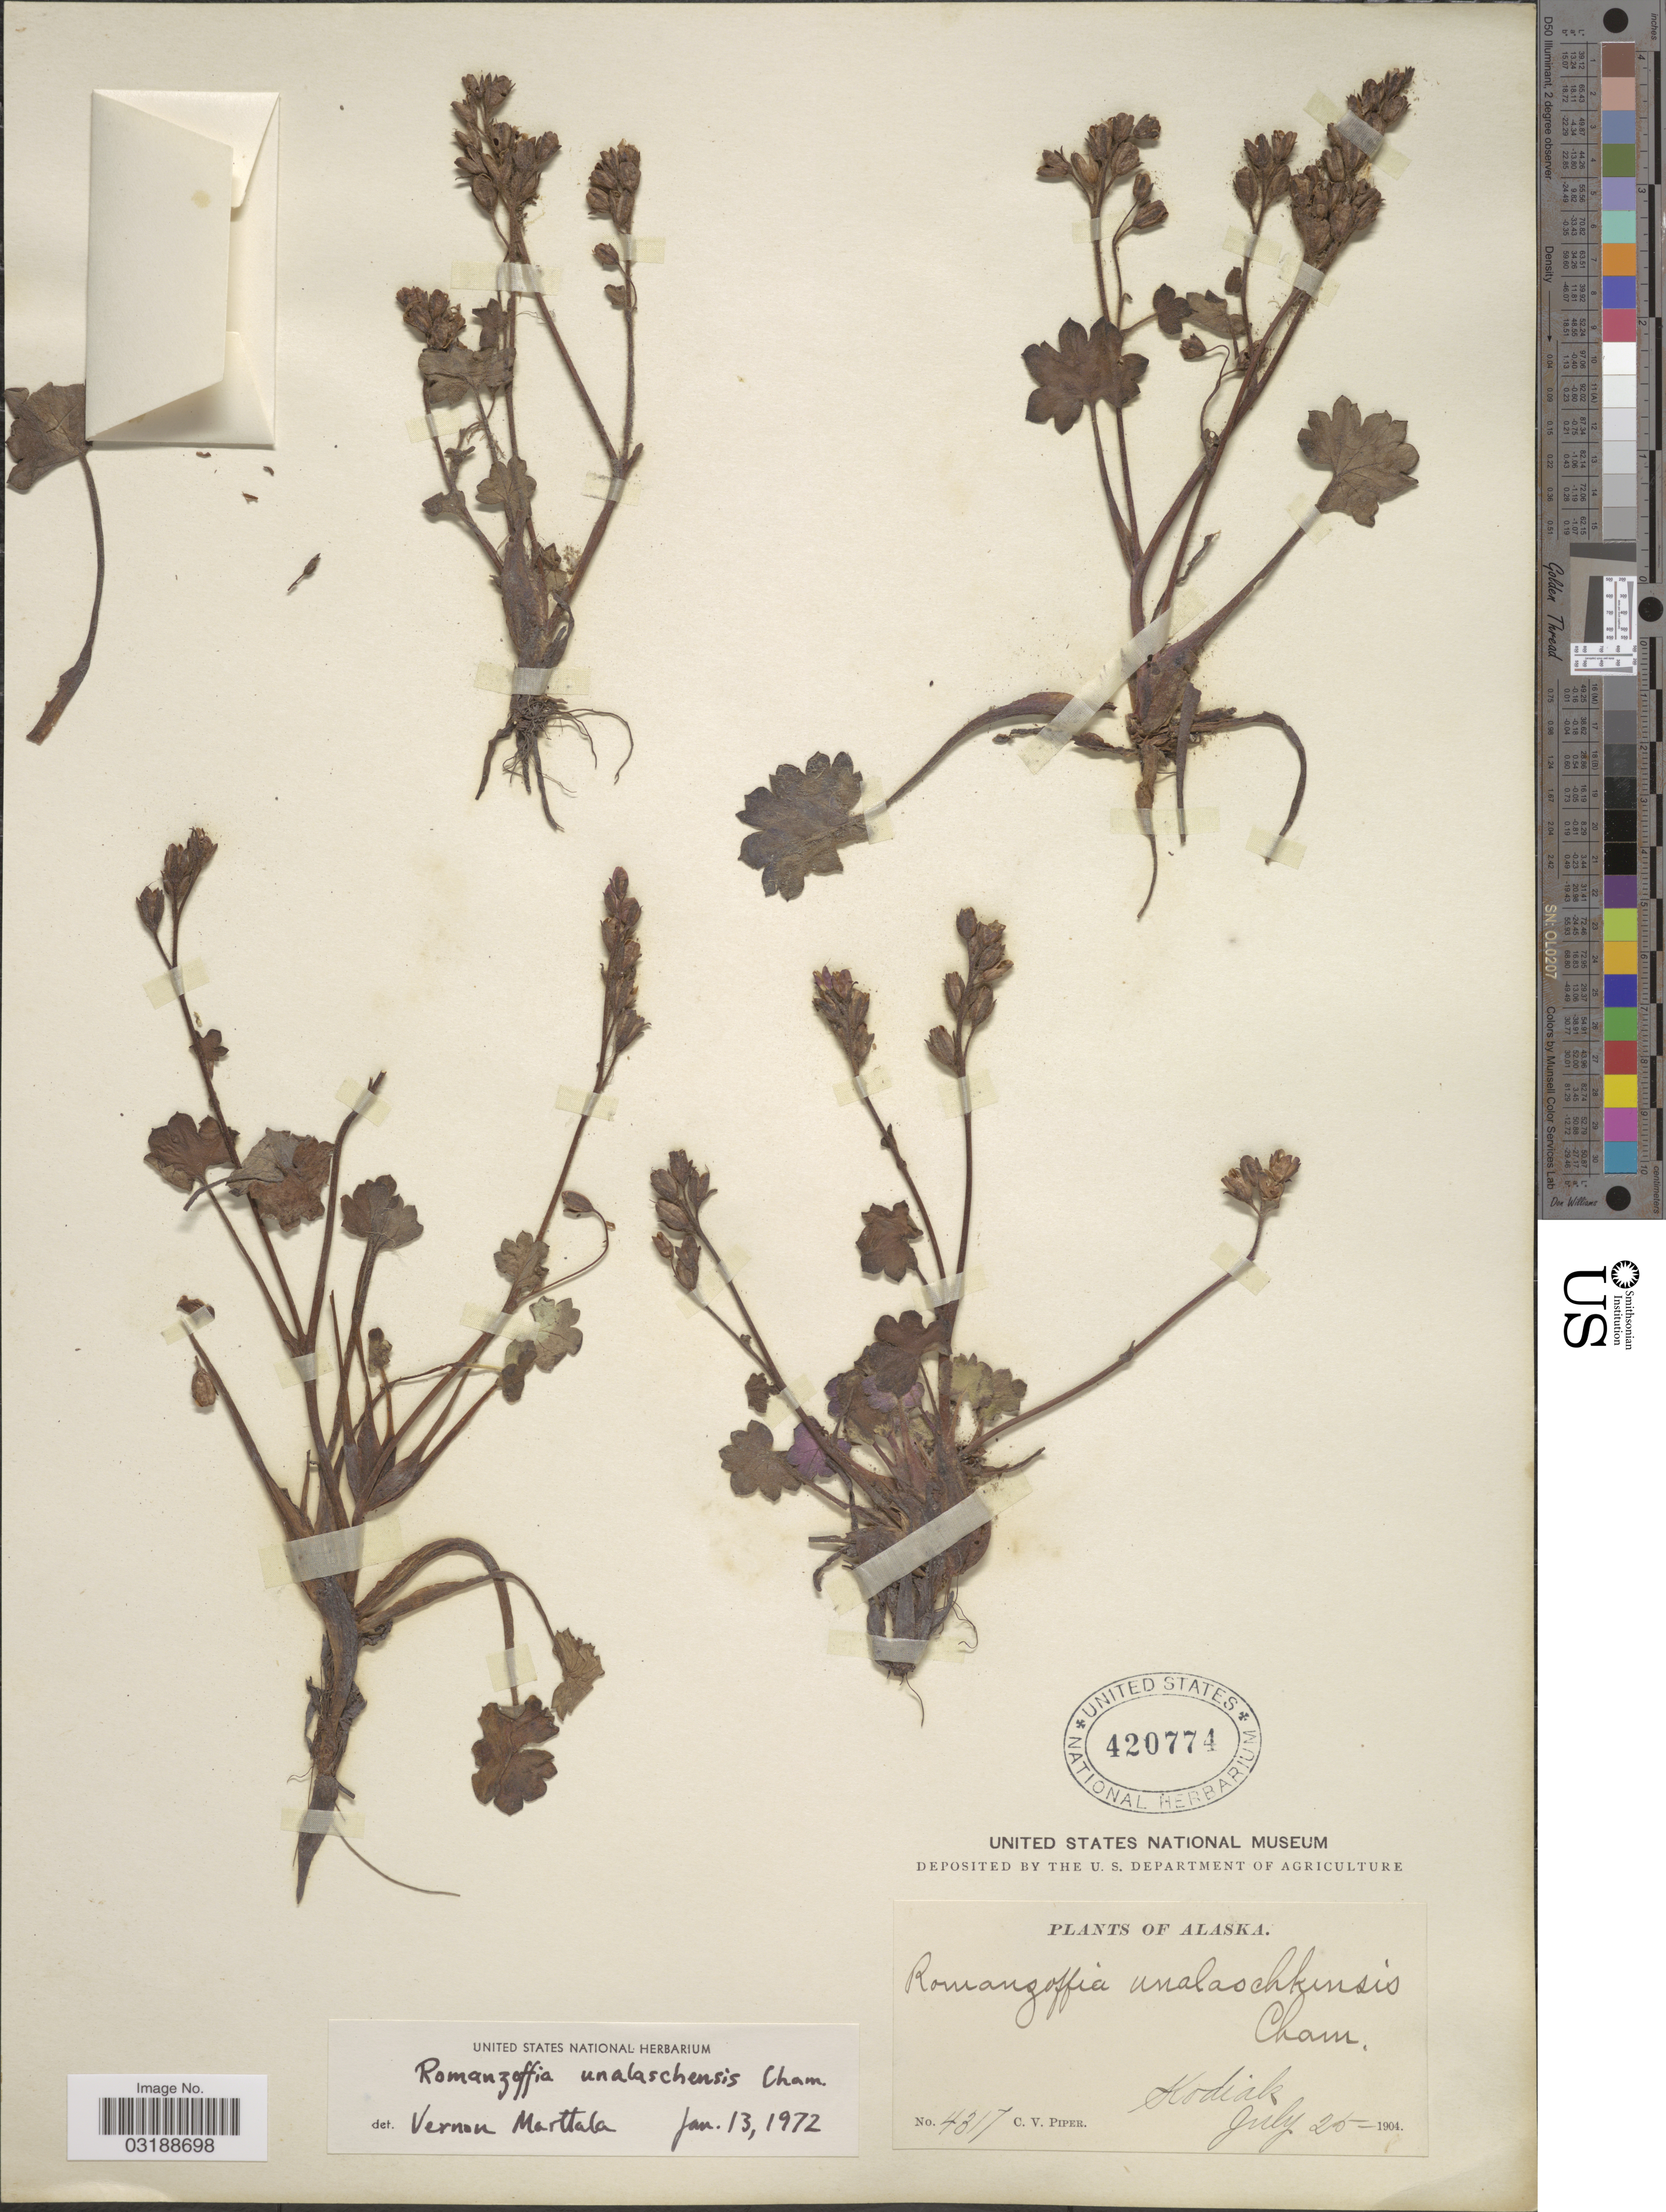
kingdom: Plantae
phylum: Tracheophyta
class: Magnoliopsida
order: Boraginales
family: Hydrophyllaceae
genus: Romanzoffia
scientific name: Romanzoffia unalaschcensis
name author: Cham.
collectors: C. V. Piper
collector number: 4317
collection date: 1904-07-25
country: United States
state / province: Alaska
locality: Kodiak.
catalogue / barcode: US 420774